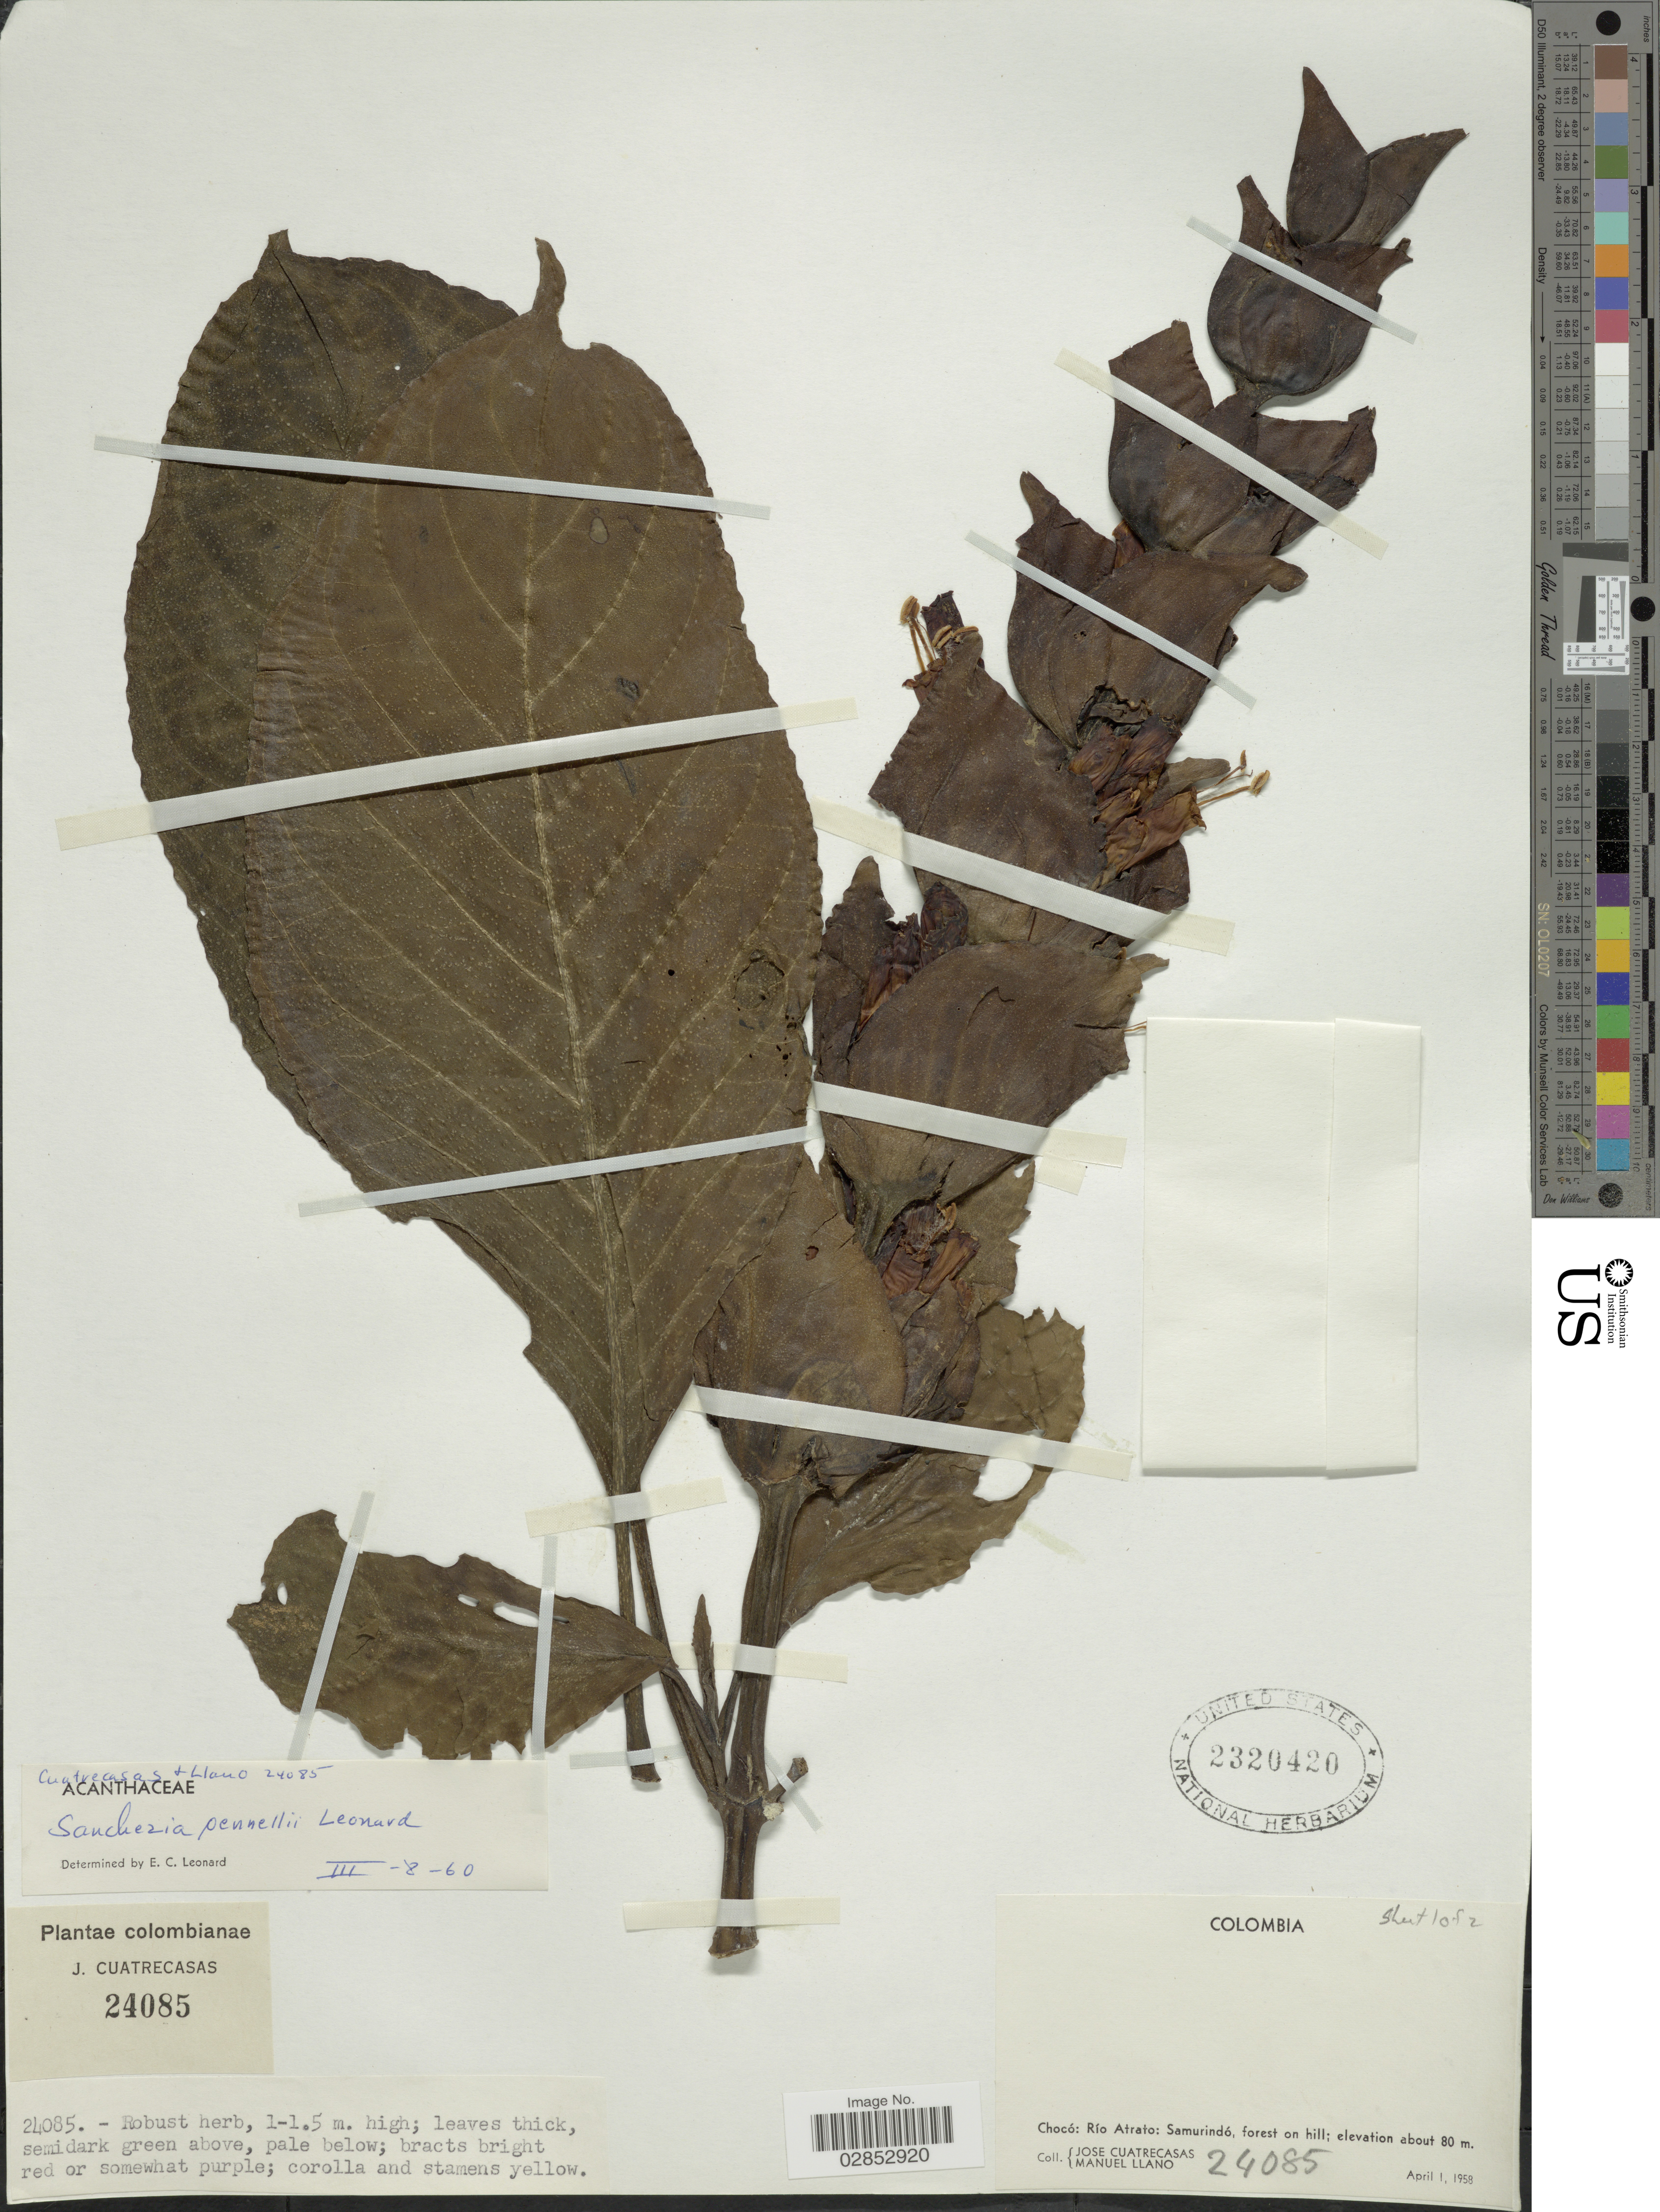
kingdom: Plantae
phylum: Tracheophyta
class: Magnoliopsida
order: Lamiales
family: Acanthaceae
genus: Sanchezia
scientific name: Sanchezia macrocnemis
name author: (Nees) Wassh.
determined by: Azevedo, Igor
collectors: J. Cuatrecasas & M. Llano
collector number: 24085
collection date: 1958-04-01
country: Colombia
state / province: Chocó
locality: Río Atrato: Samurindó, forest on hill.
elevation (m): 80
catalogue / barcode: US 2320420